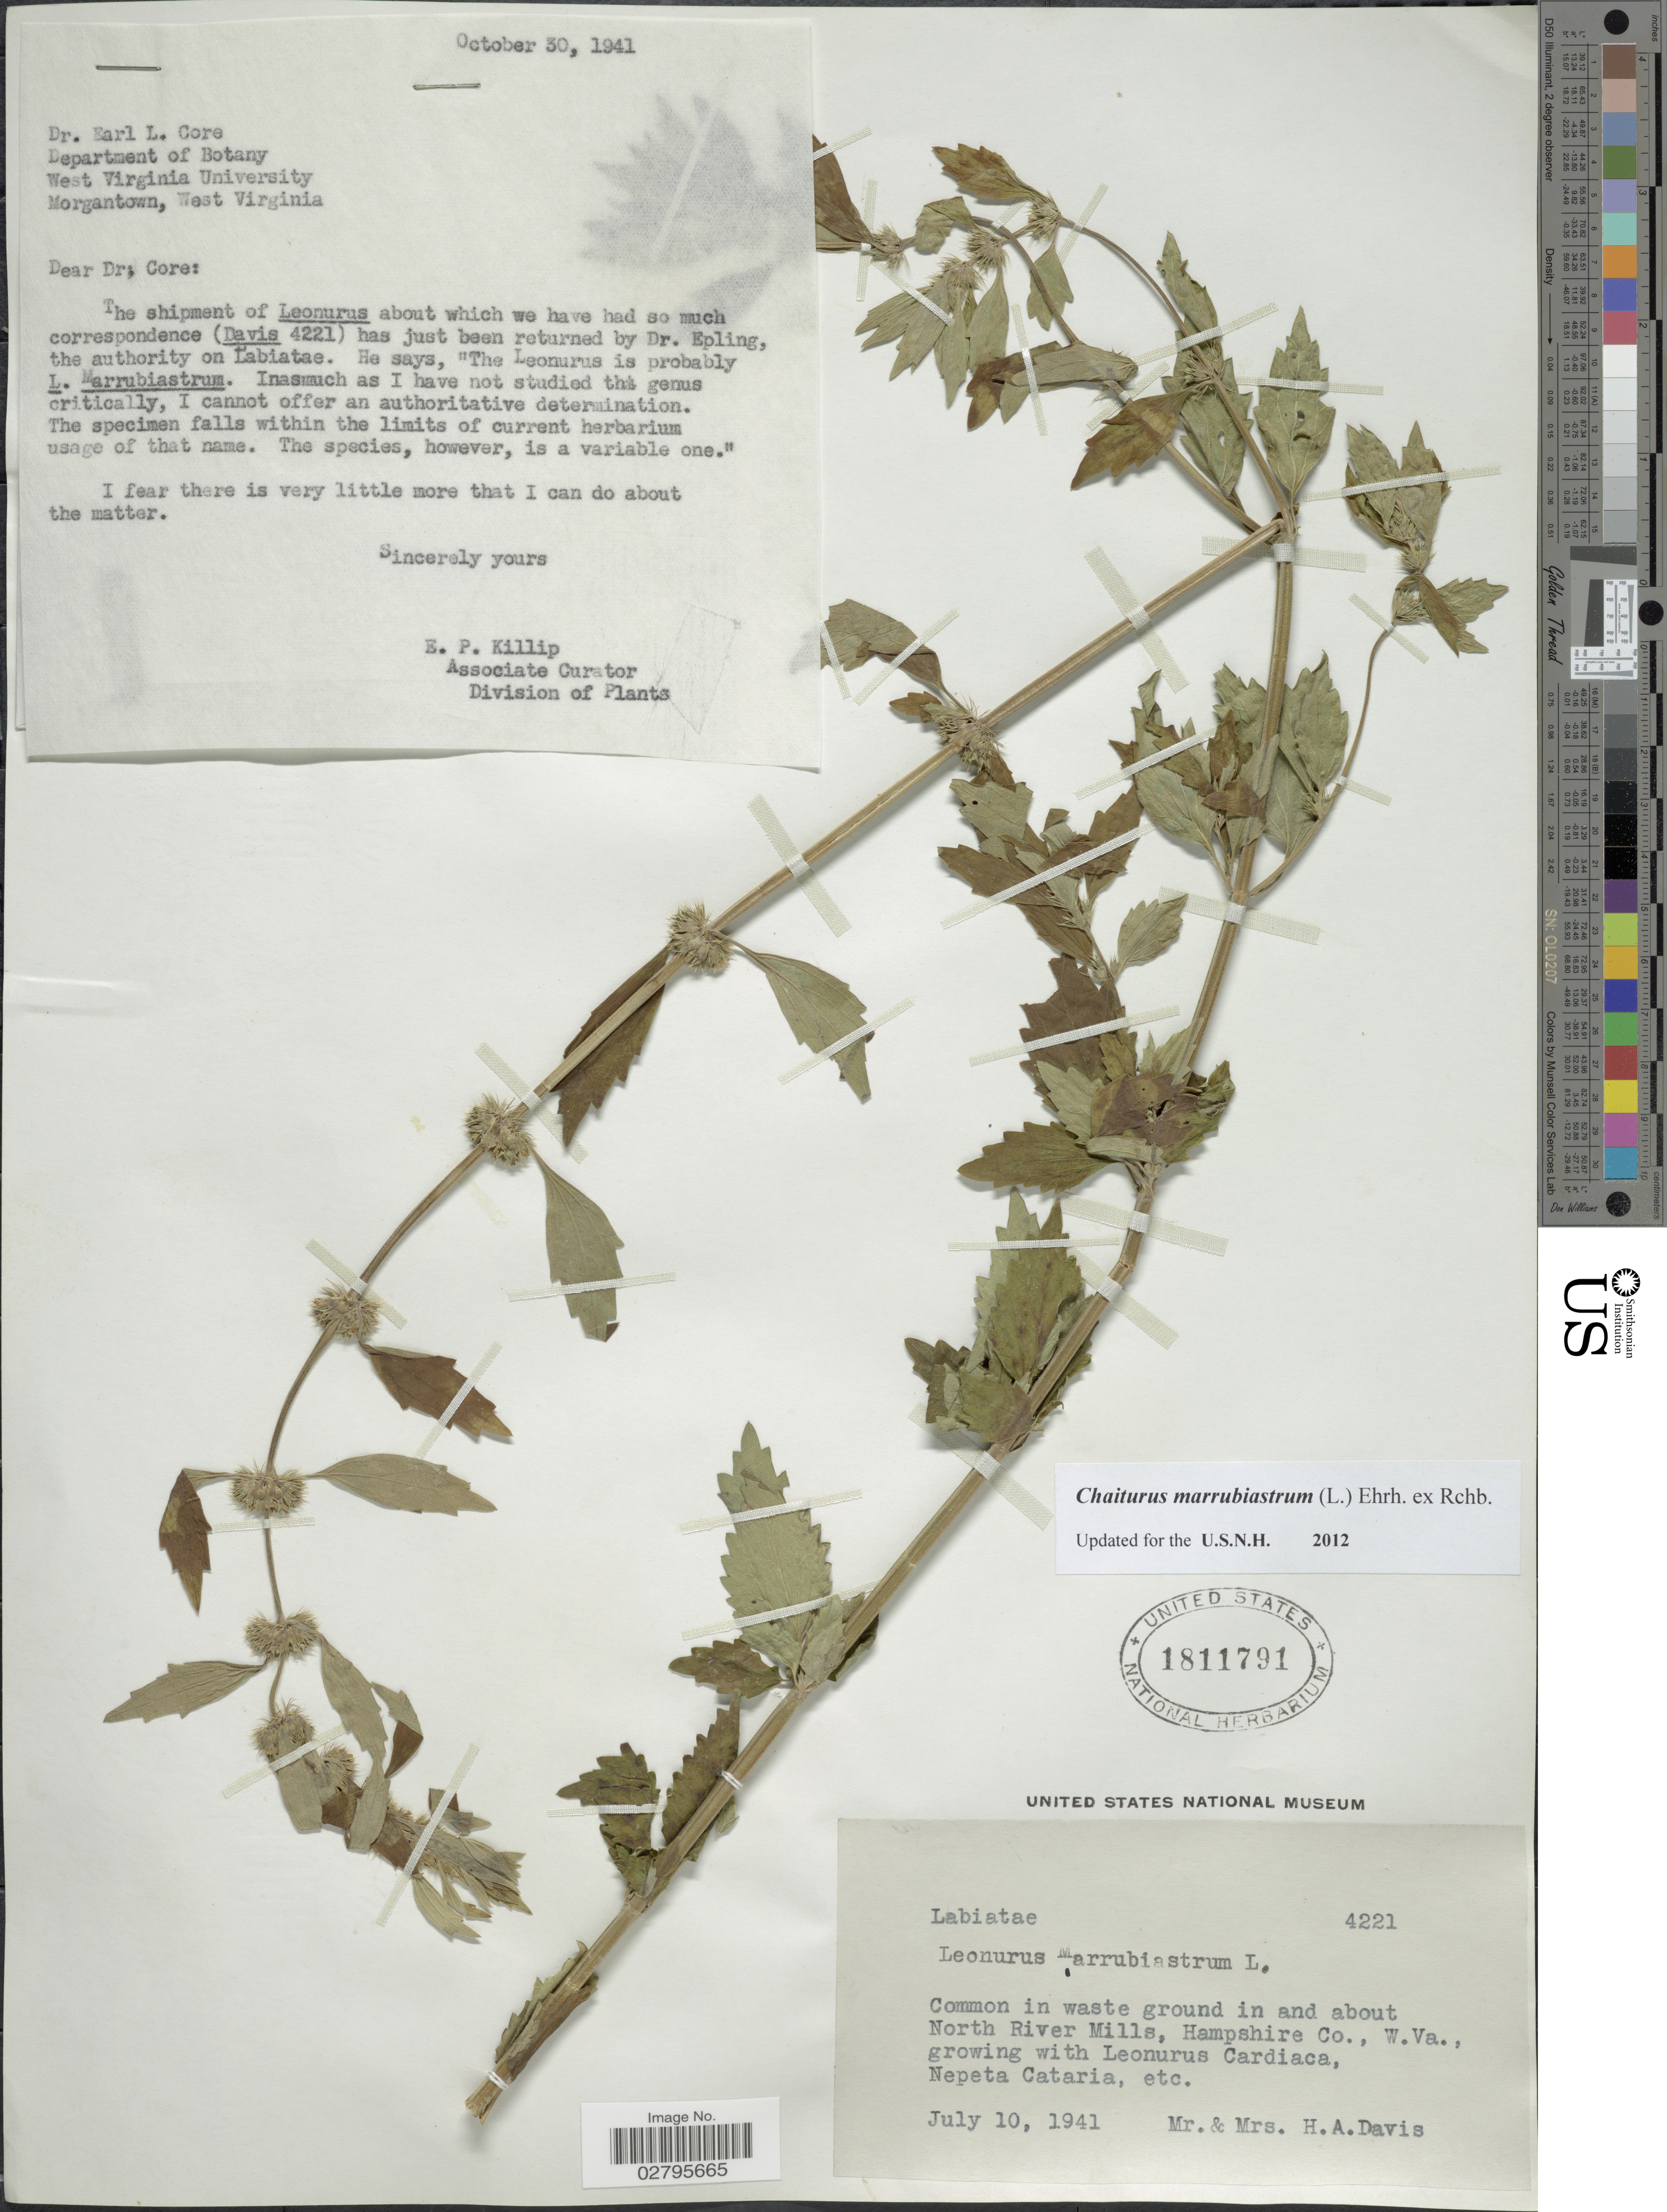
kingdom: Plantae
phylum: Tracheophyta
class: Magnoliopsida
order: Lamiales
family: Lamiaceae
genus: Chaiturus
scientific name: Chaiturus marrubiastrum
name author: (L.) Rchb.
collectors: H. Davis & H. Davis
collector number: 4221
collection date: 1941-07-10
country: United States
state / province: West Virginia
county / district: Hampshire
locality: Common in waste ground in and about North River Mills, Hampshire Co.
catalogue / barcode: US 1811791